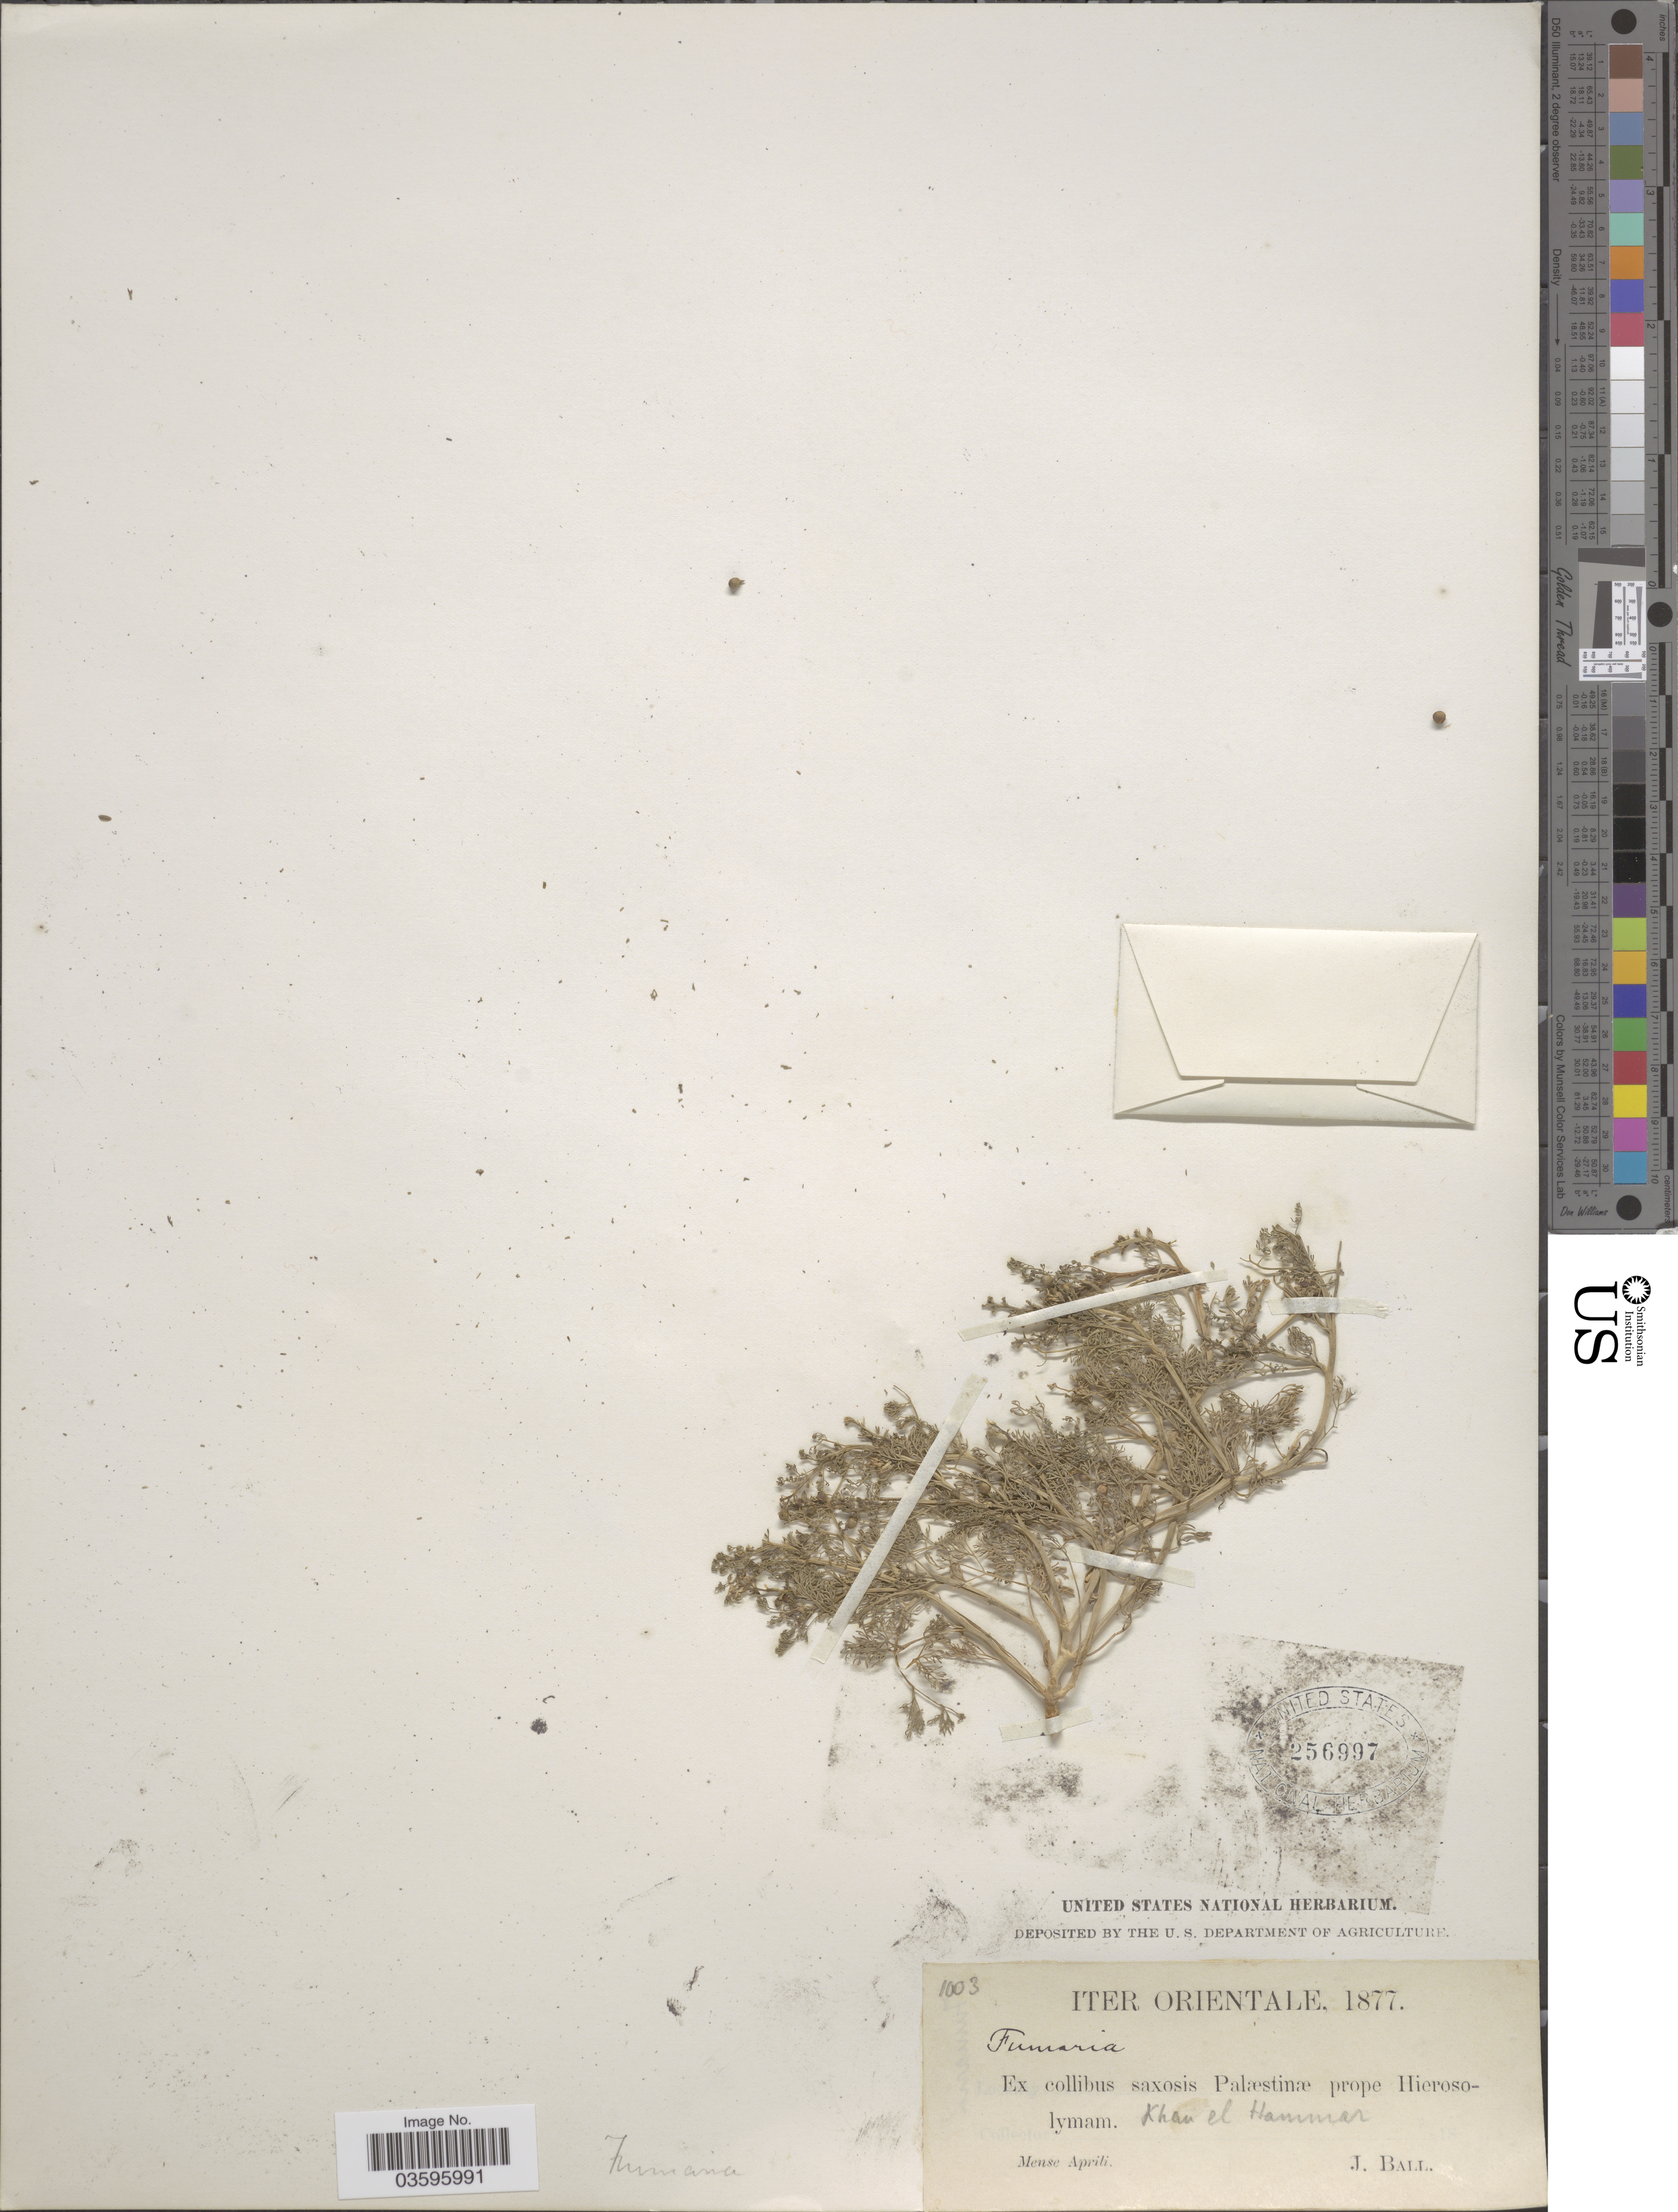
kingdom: Plantae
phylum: Tracheophyta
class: Magnoliopsida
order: Ranunculales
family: Papaveraceae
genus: Fumaria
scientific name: Fumaria sp.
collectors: J. Ball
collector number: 1003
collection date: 1877-04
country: Israel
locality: Iter Orientale. Ex collibus saxosis Palæstinæ prope Hierosolymam. Khan al Hammar.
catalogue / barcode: US 256997